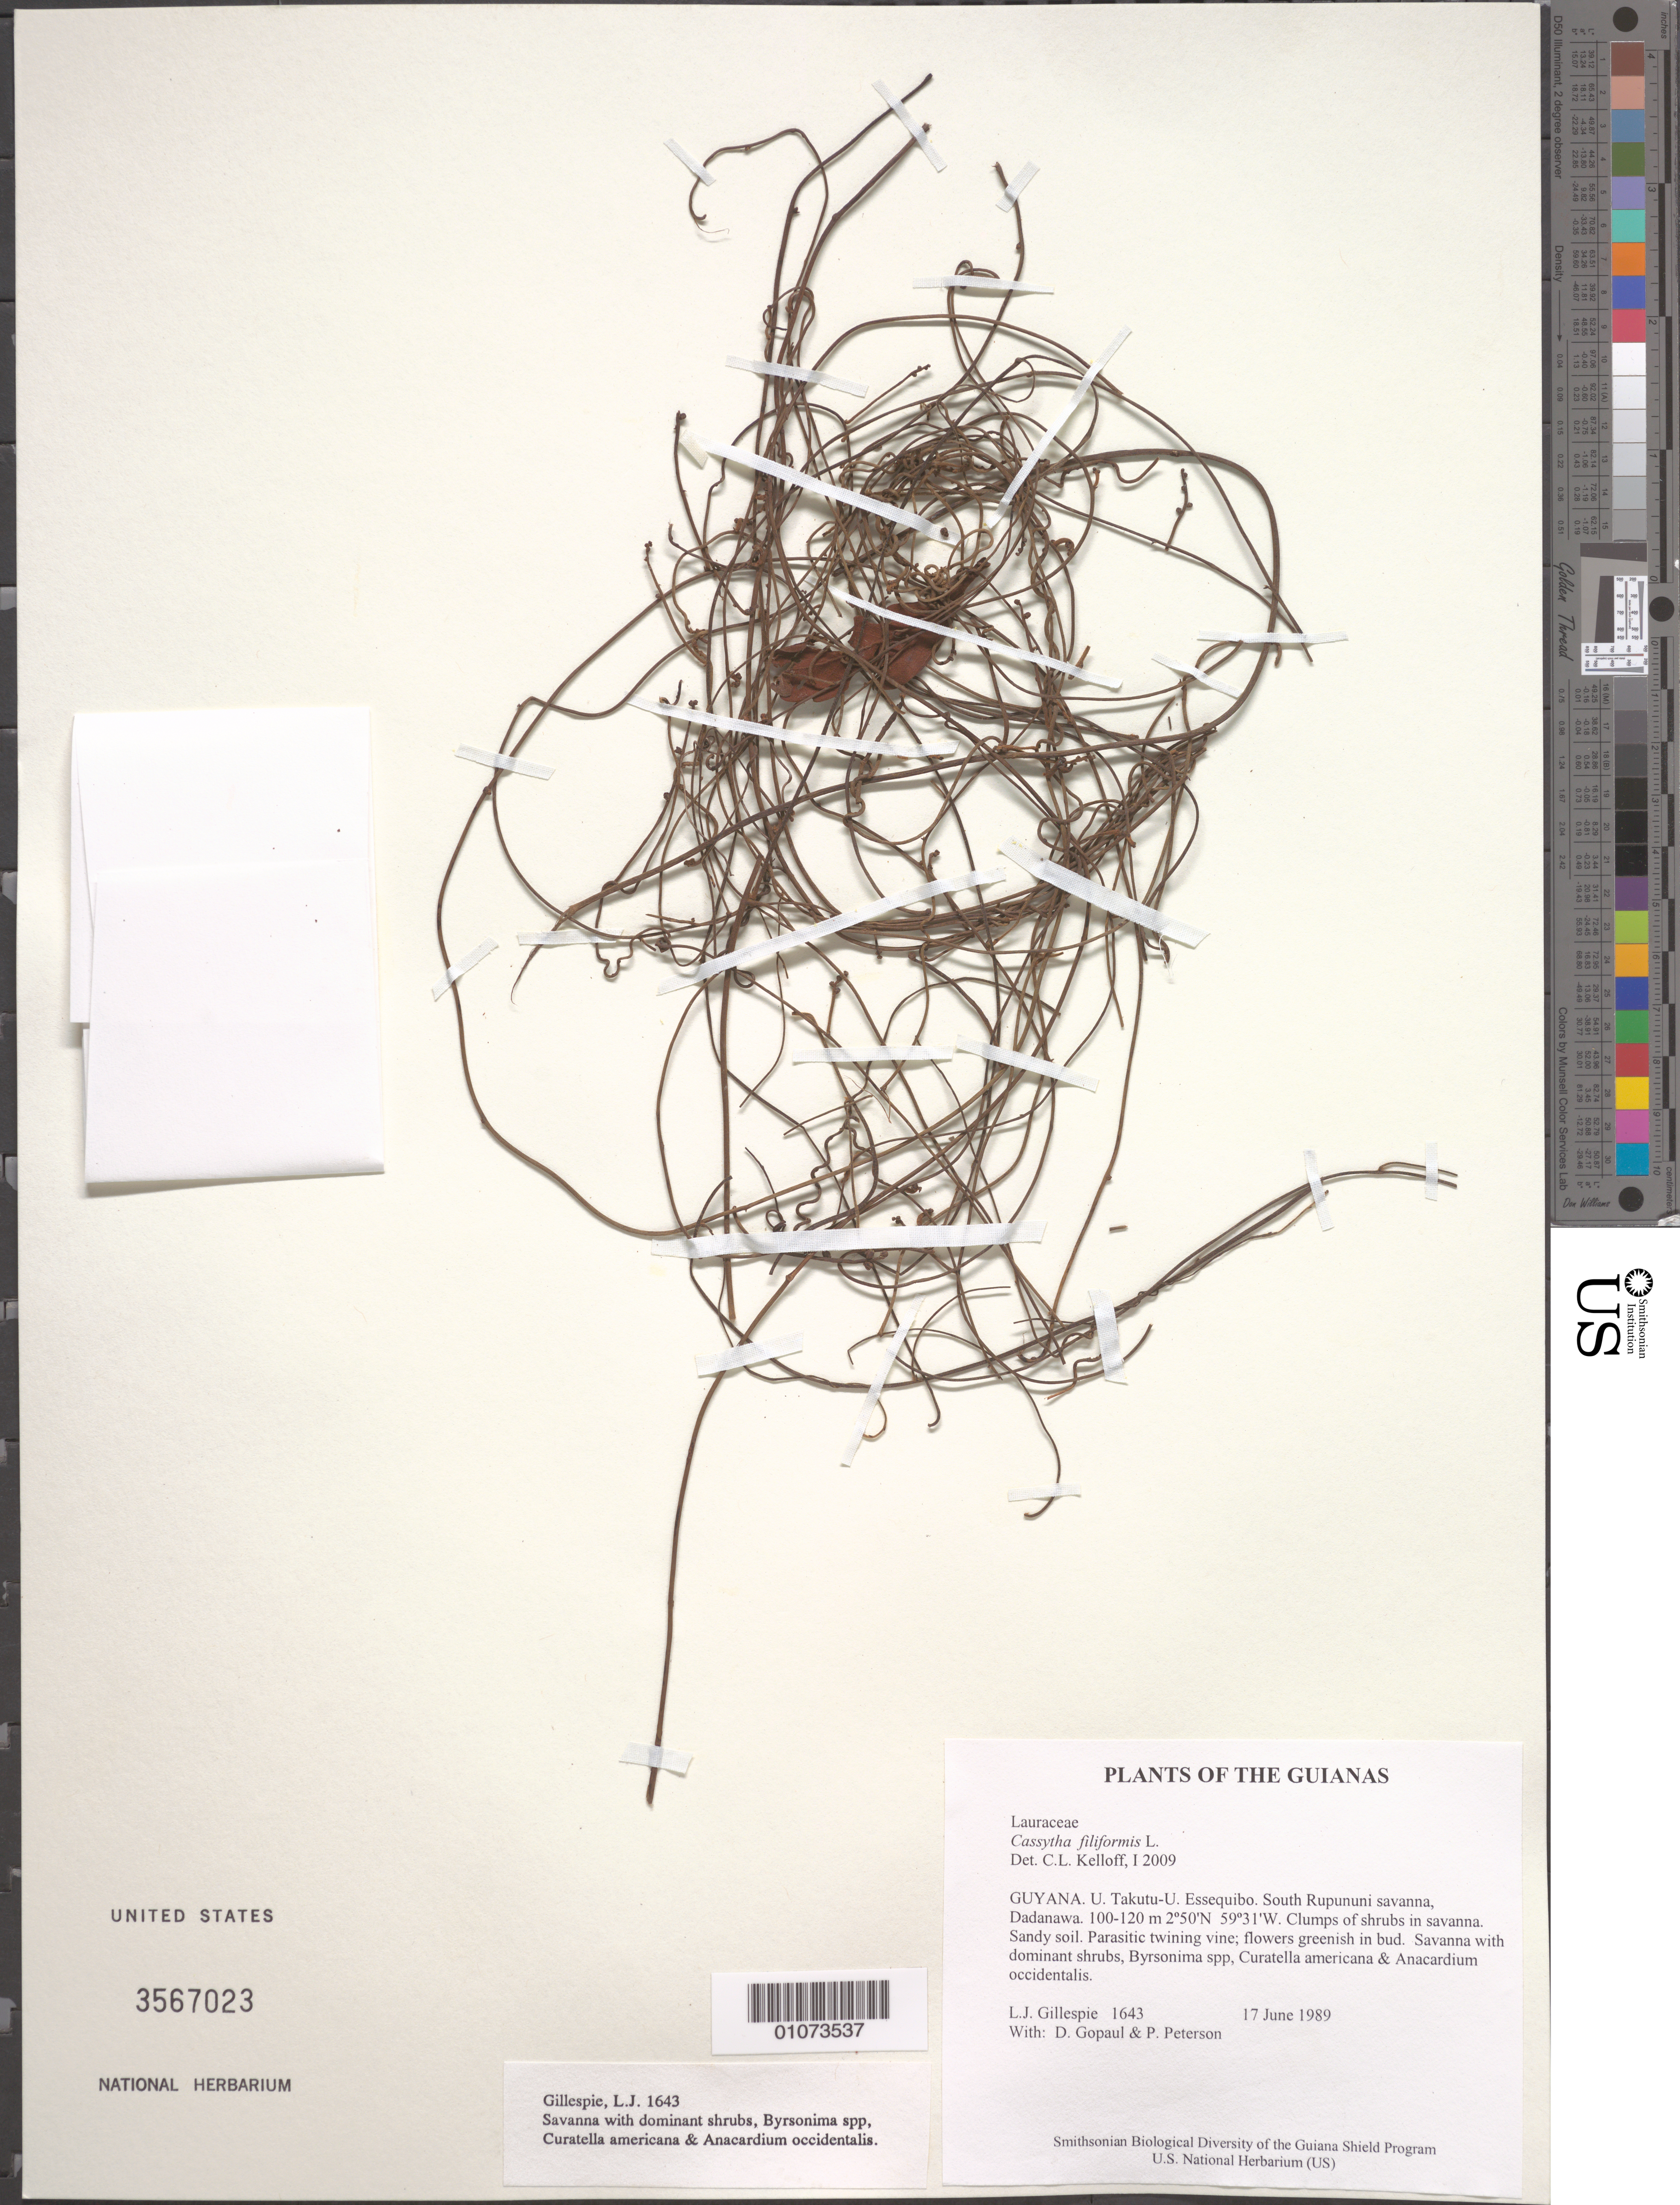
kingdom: Plantae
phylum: Tracheophyta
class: Magnoliopsida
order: Laurales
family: Lauraceae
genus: Cassytha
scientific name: Cassytha filiformis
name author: L.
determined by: Kelloff, Carol L., (US), Smithsonian Institution - National Museum of Natural History (UNITED STATES)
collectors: L. J. Gillespie, D. Gopaul & P. M. Peterson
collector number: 1643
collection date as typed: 17 June 1989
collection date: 1989-06-17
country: Guyana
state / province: U. Takutu-U. Essequibo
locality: South Rupununi savanna, Dadanawa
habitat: Clumps of shrubs in savanna. Sandy soil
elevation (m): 100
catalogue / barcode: US 3567023